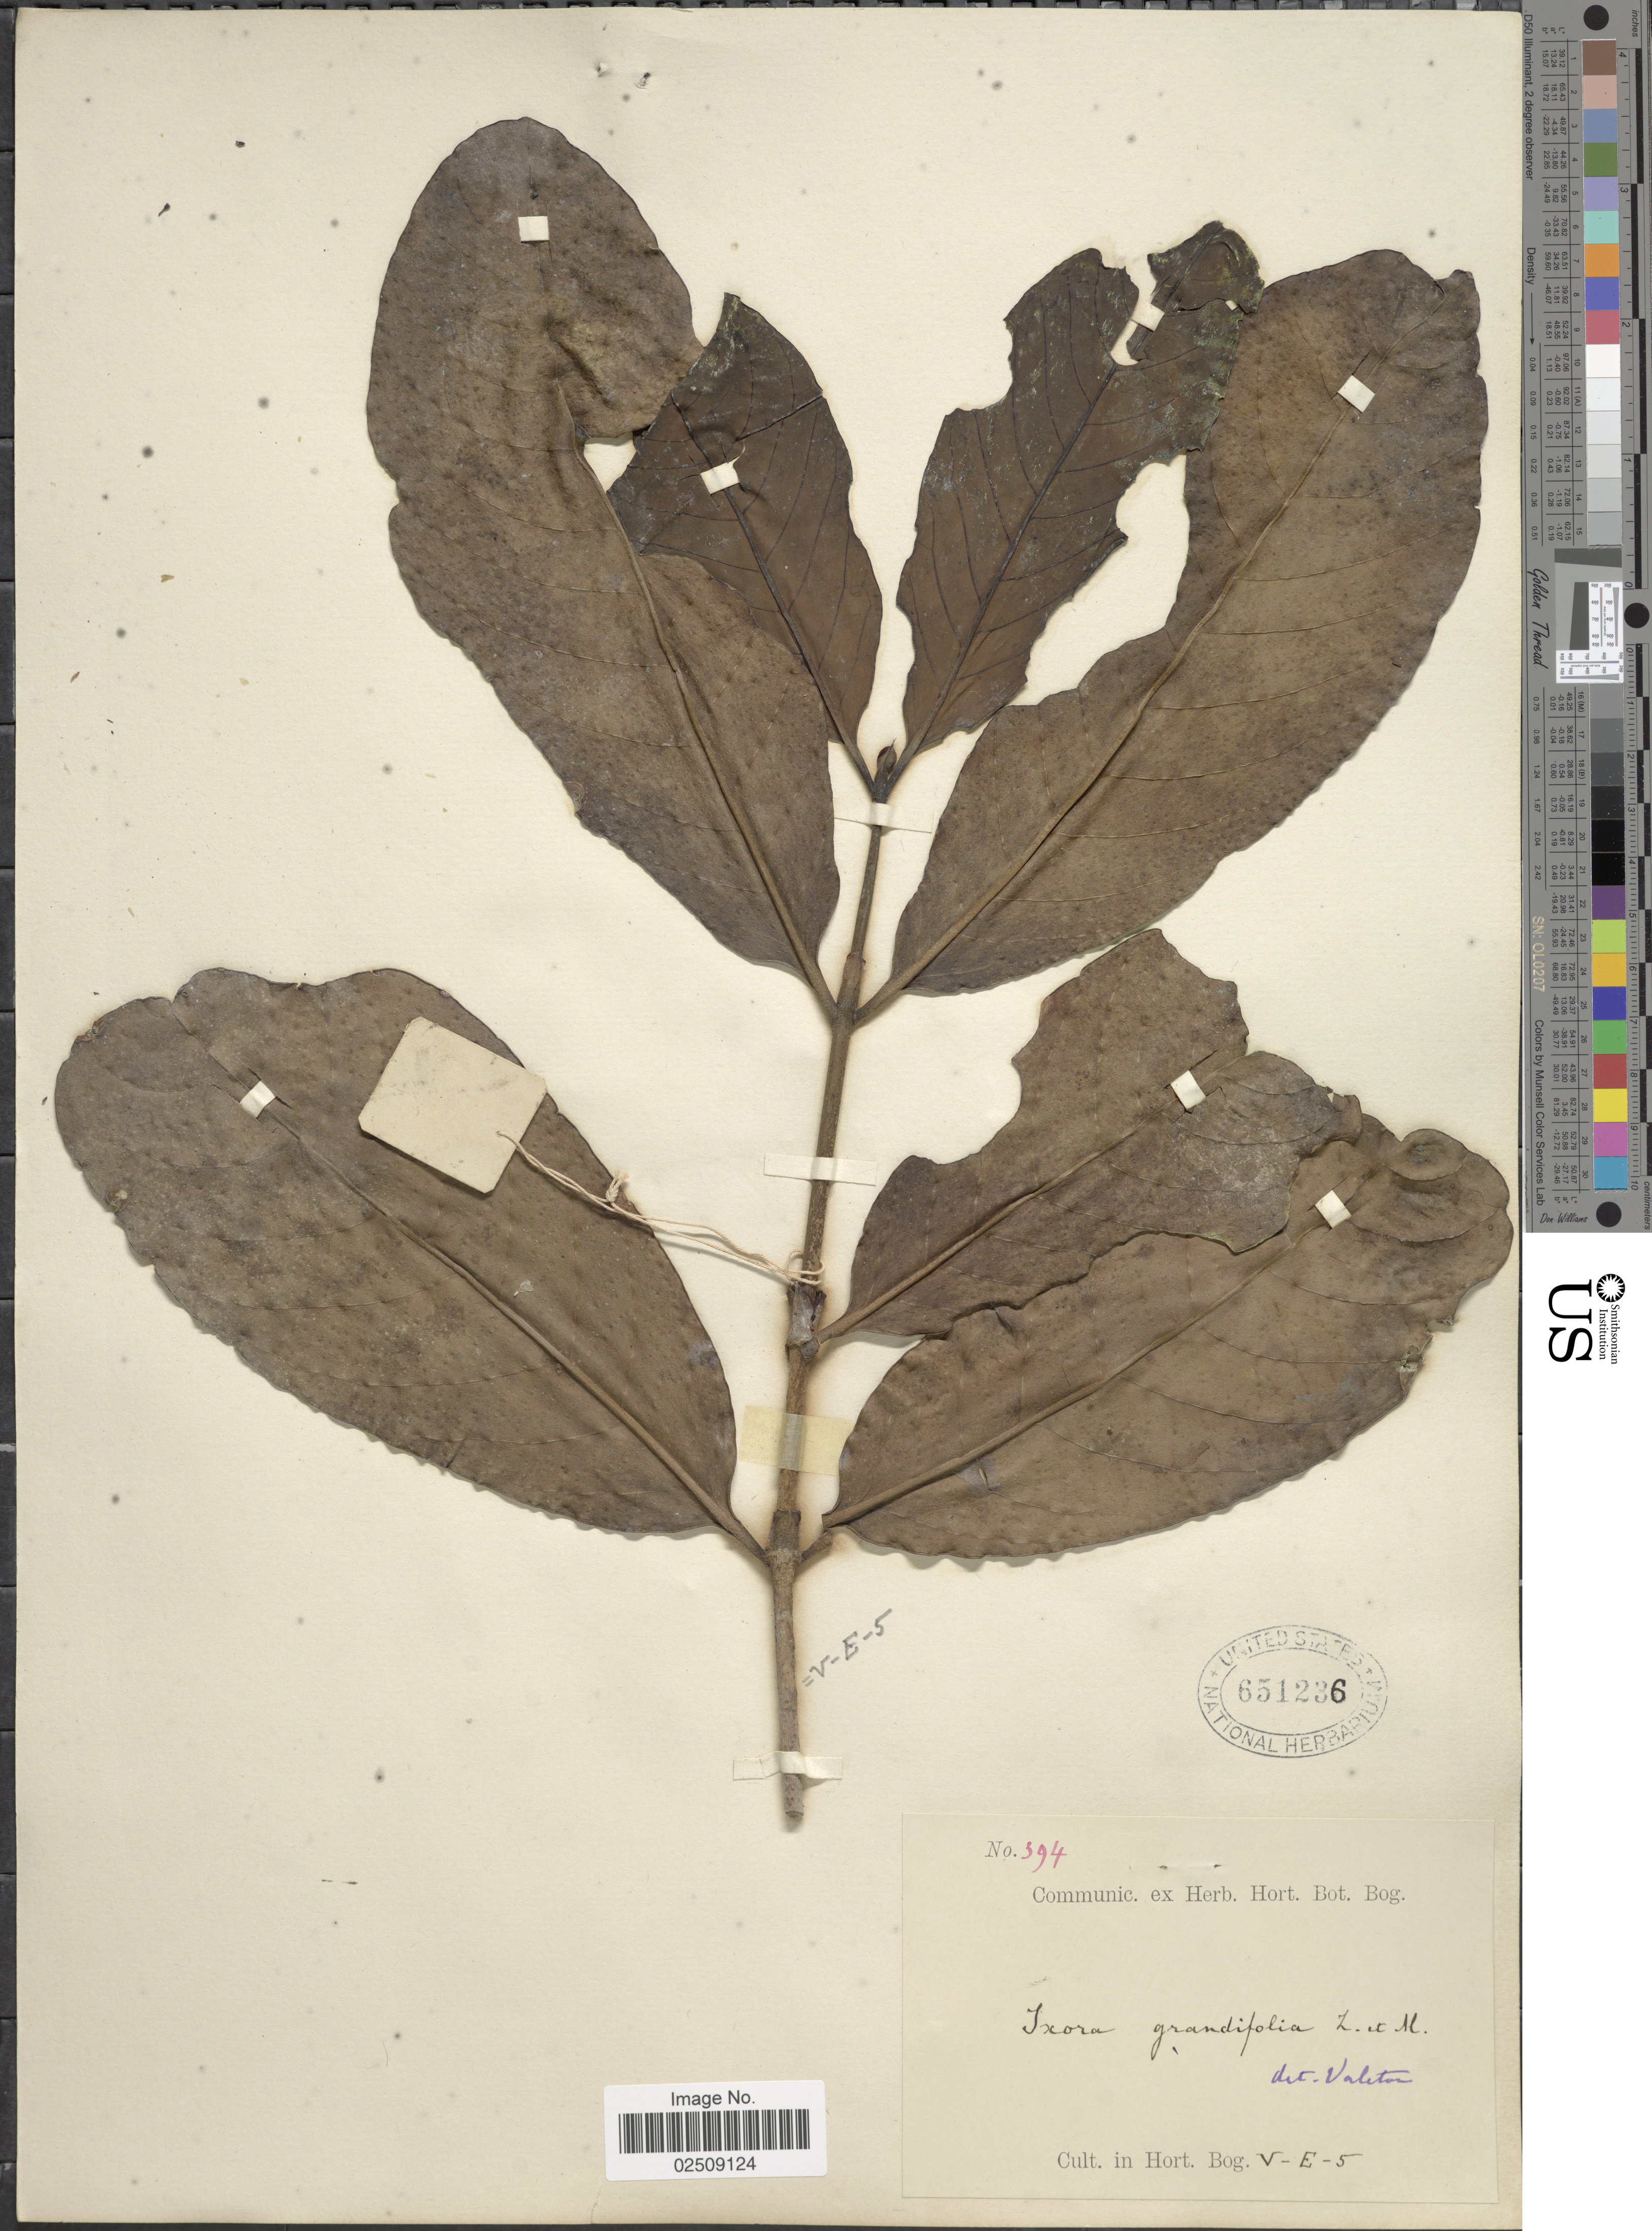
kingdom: Plantae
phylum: Tracheophyta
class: Magnoliopsida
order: Gentianales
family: Rubiaceae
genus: Ixora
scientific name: Ixora grandifolia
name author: (Blume) Zoll. & Moritzi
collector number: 394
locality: Cult. in Hort. Bog. V- E- 5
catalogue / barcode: US 651236